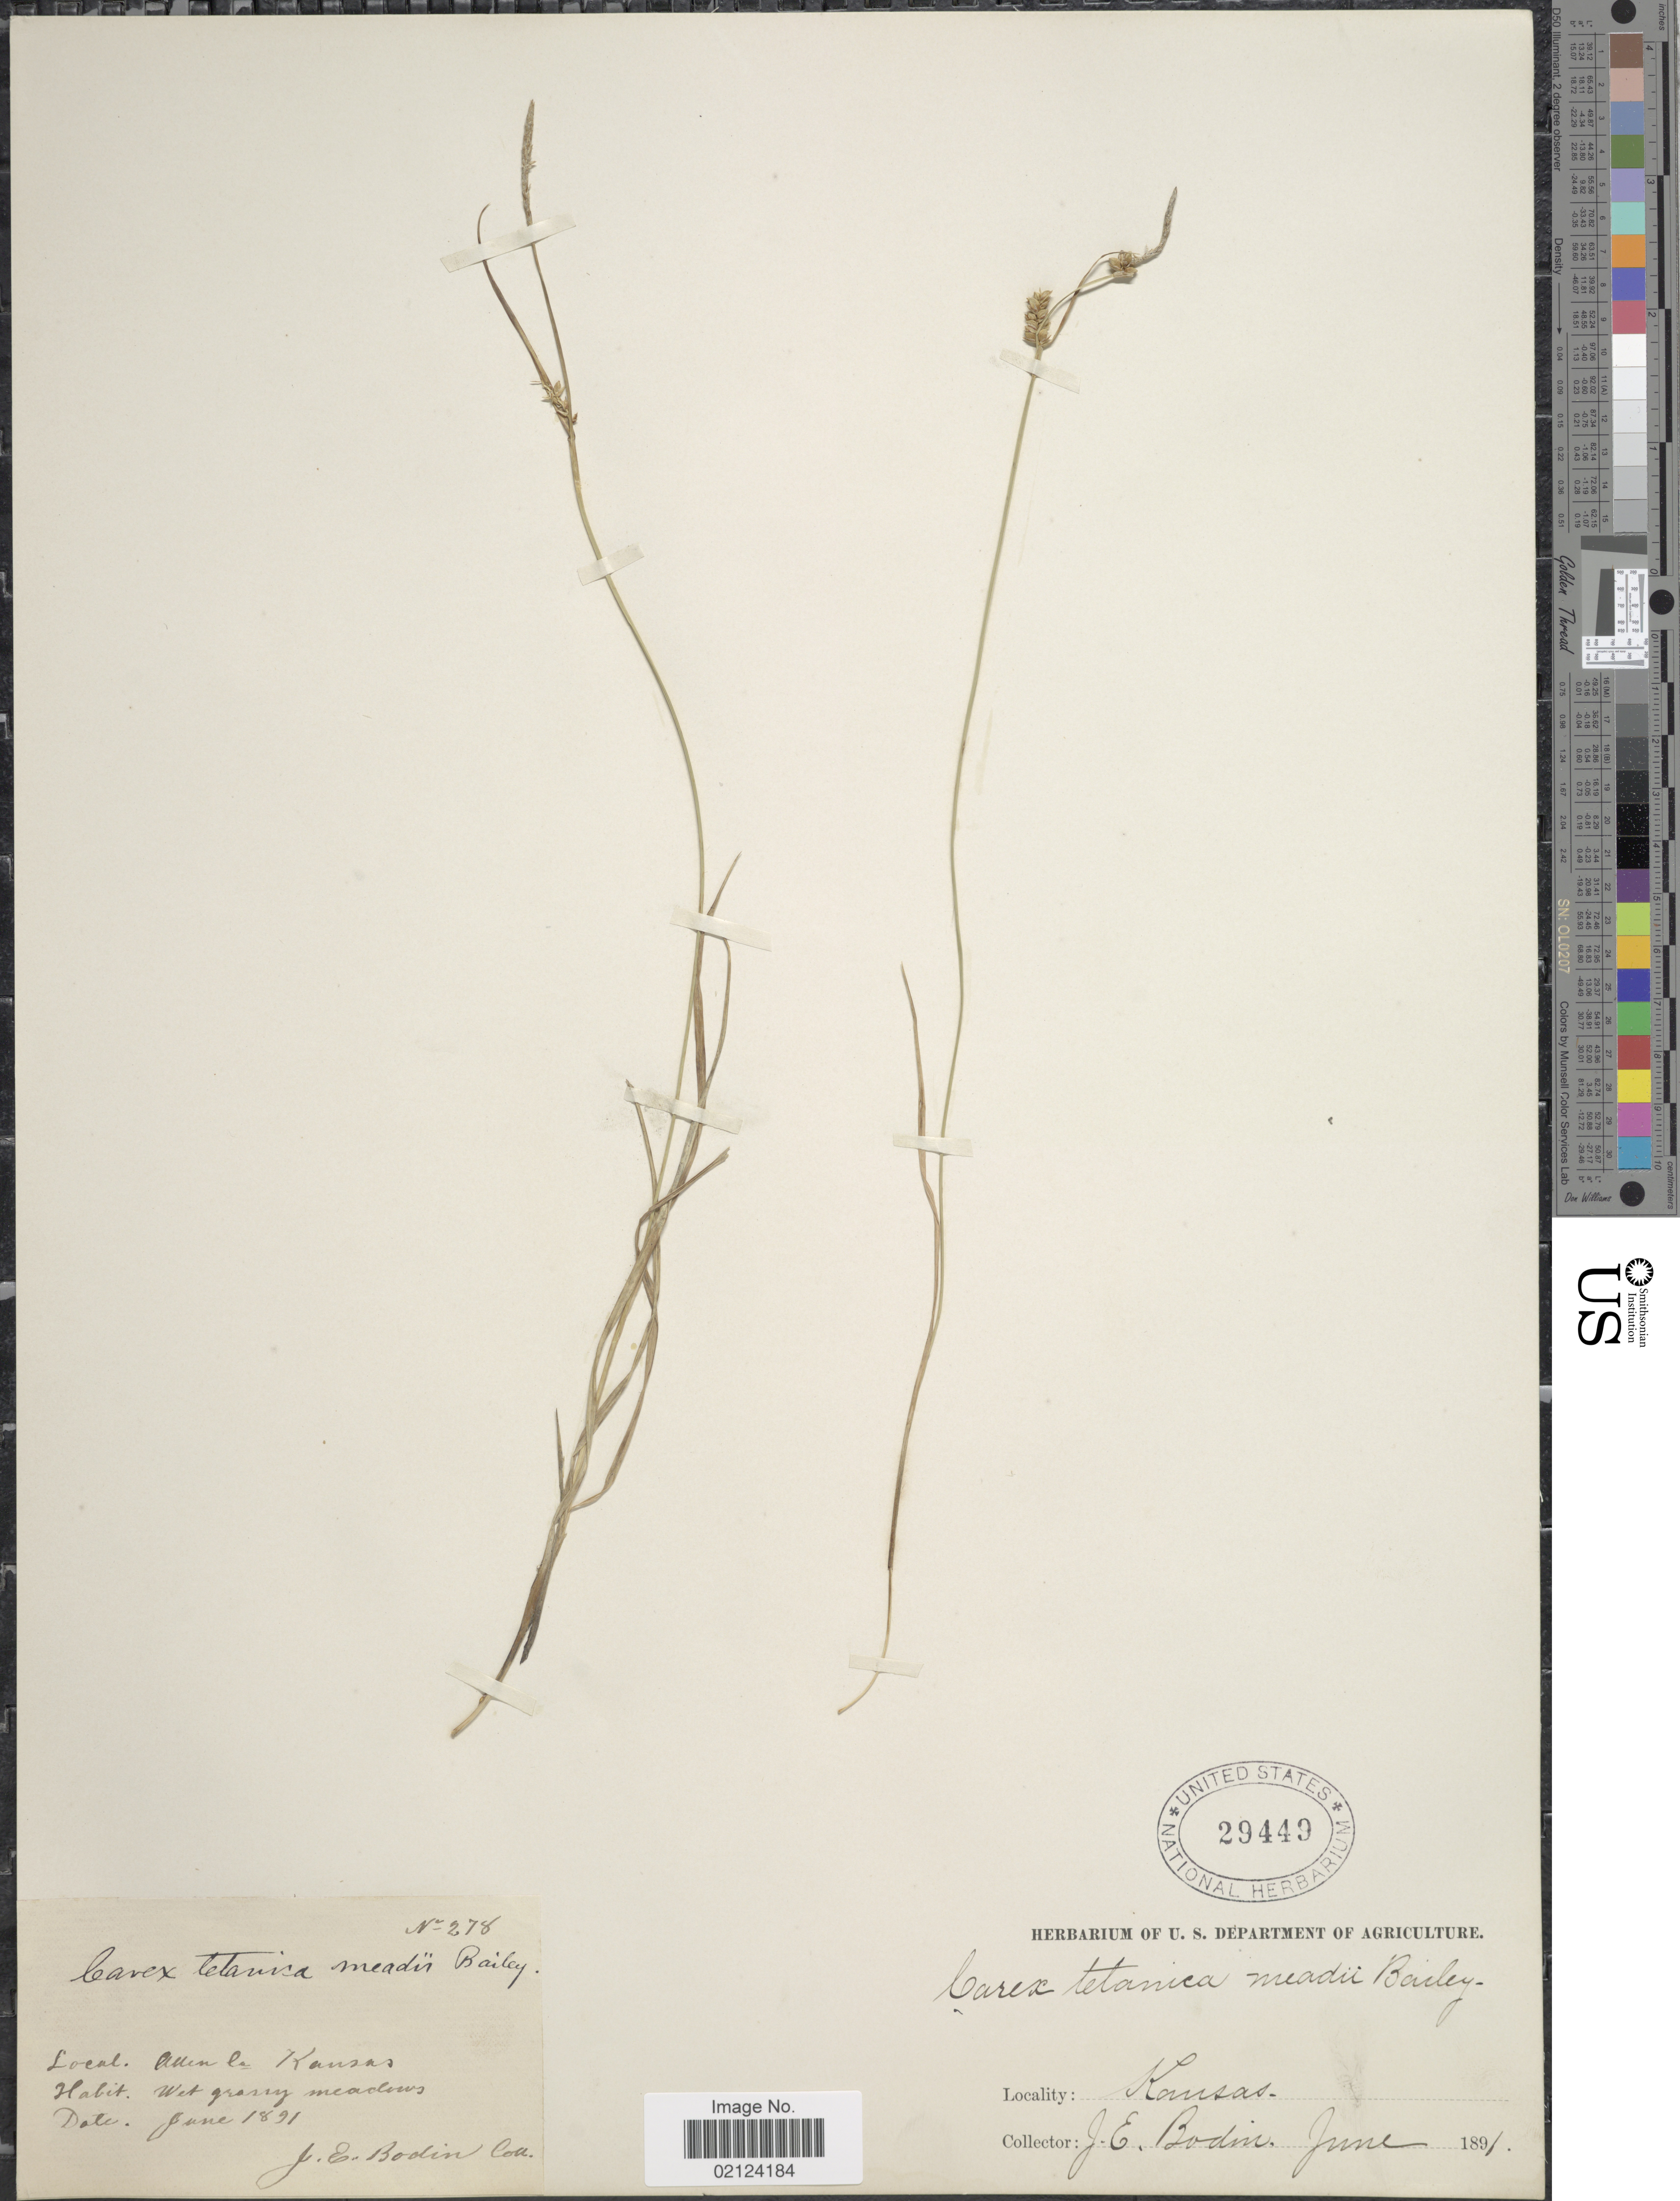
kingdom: Plantae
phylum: Tracheophyta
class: Liliopsida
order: Poales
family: Cyperaceae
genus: Carex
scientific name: Carex meadii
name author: Dewey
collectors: J. E. Bodin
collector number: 278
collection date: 1891-06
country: United States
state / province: Kansas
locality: Allen Co. Kansas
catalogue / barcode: US 29449